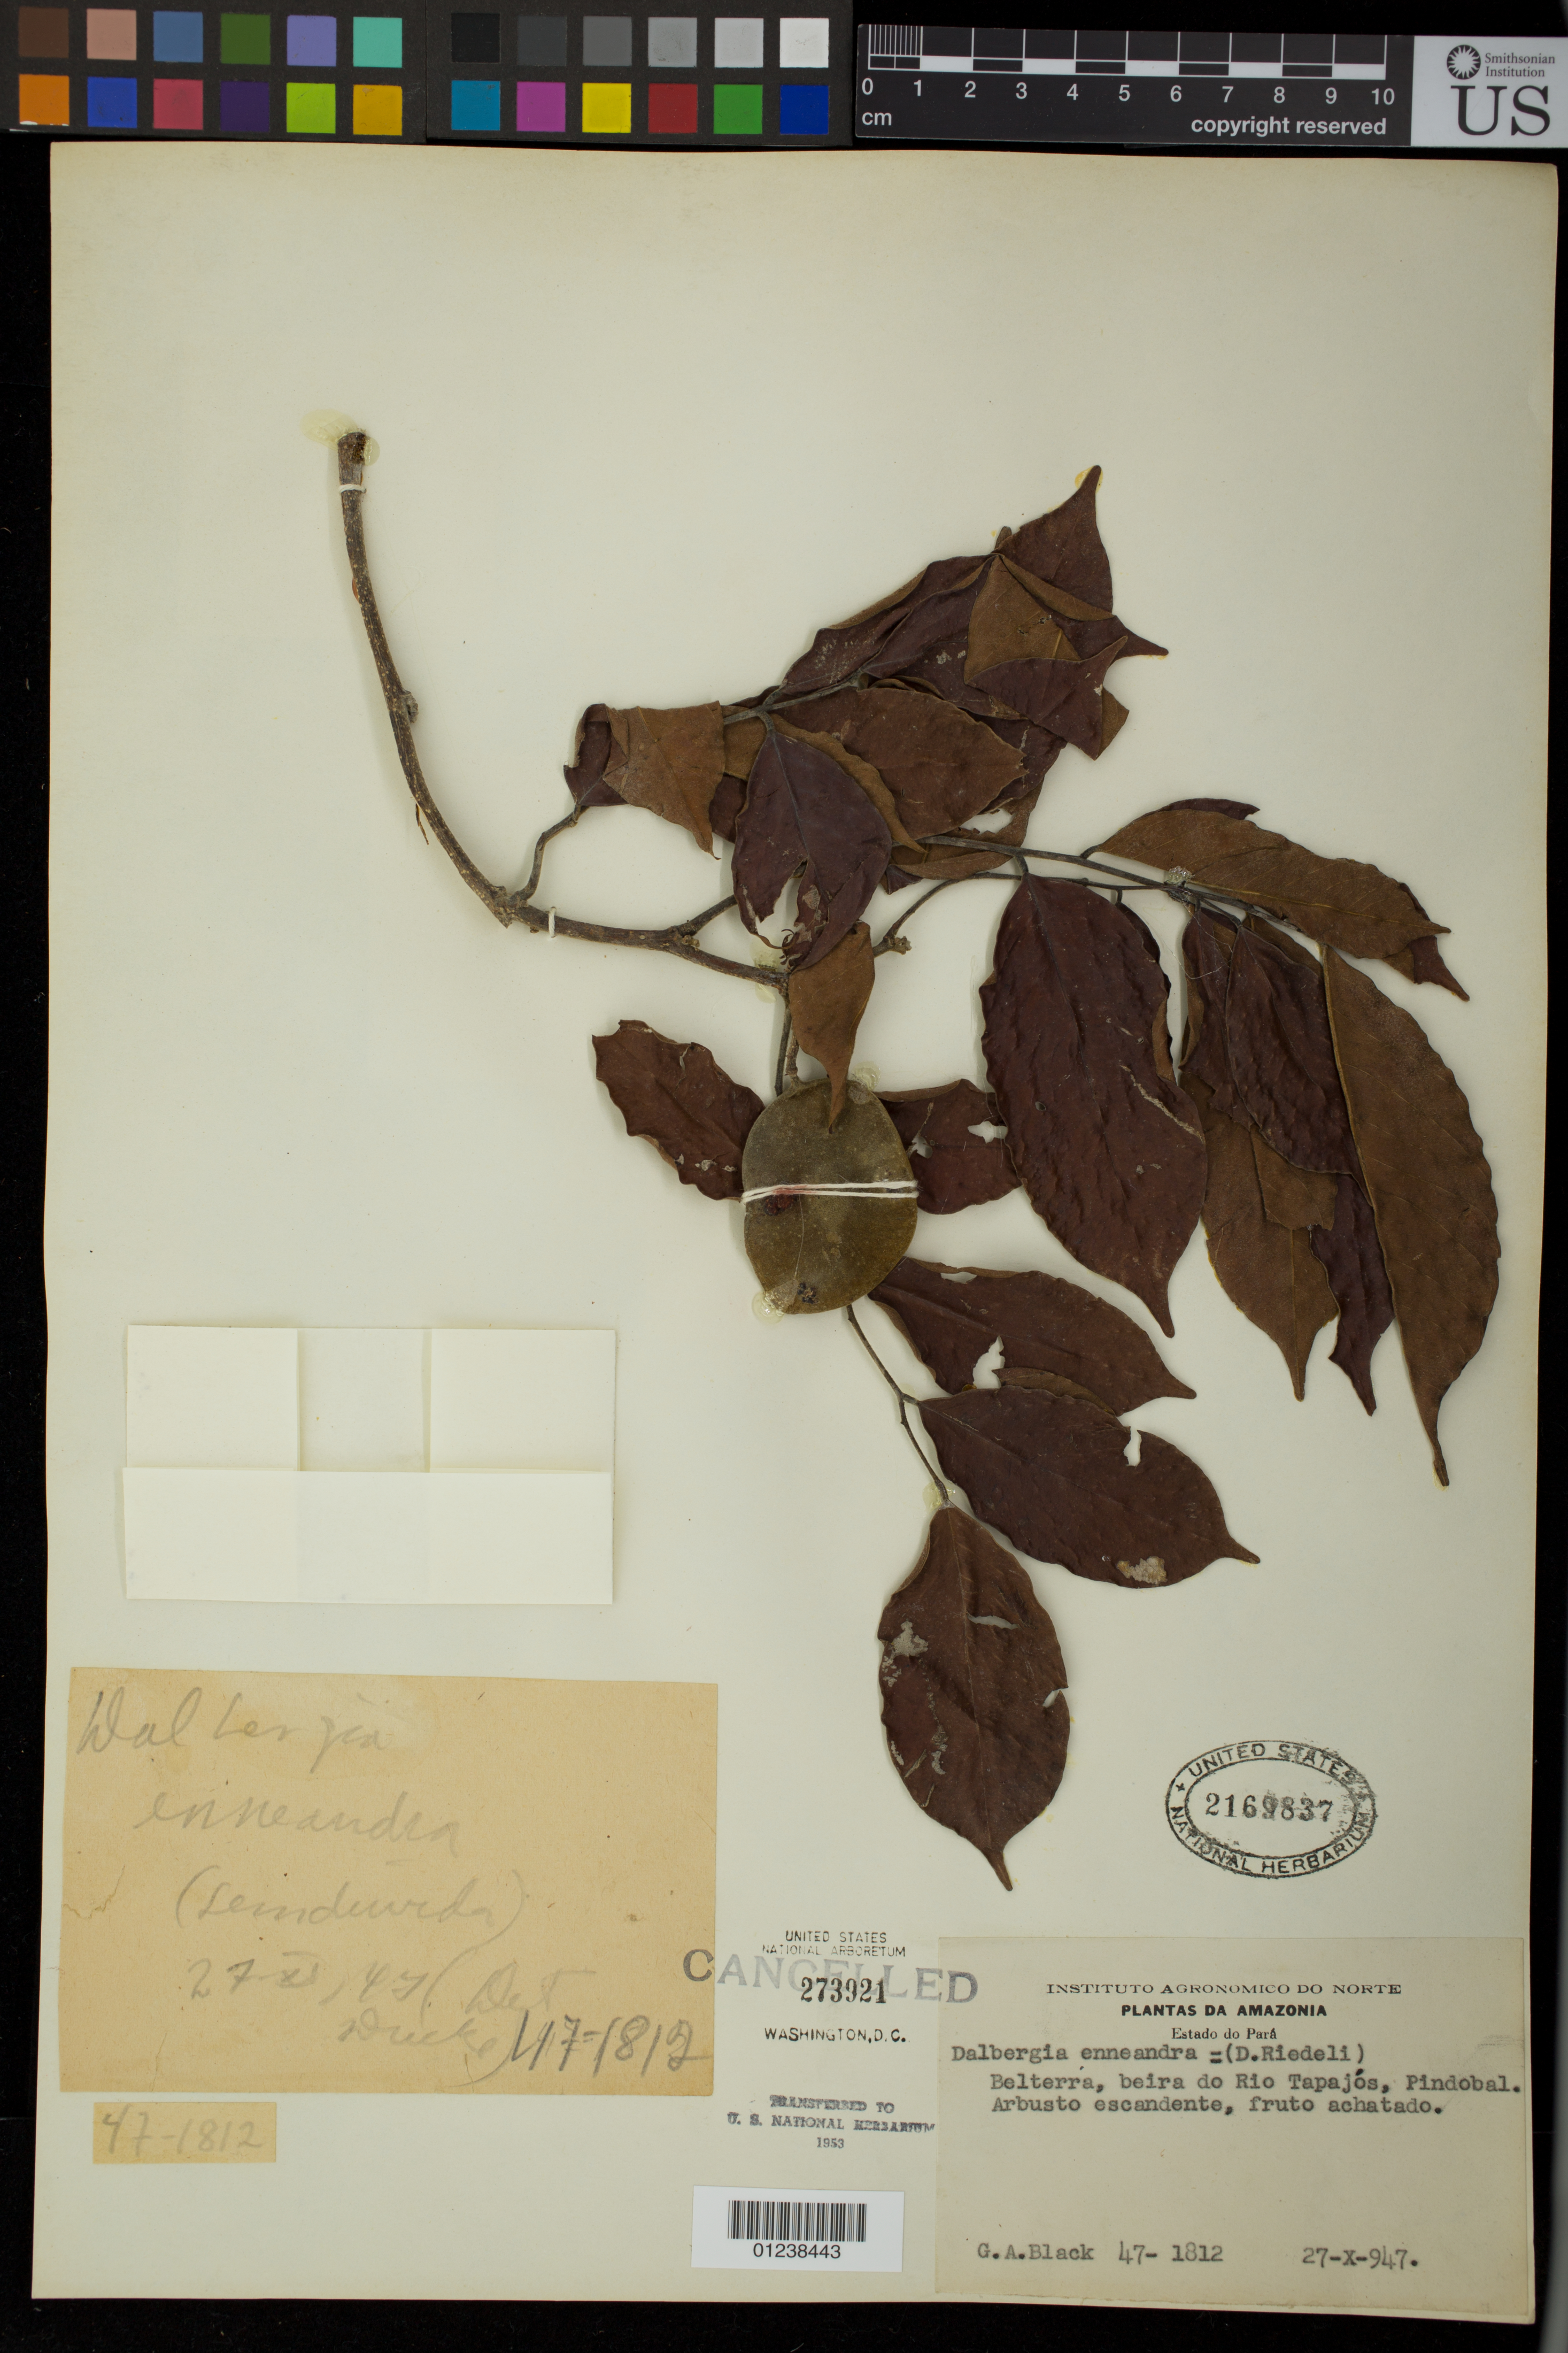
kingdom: Plantae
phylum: Tracheophyta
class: Magnoliopsida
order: Fabales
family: Fabaceae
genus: Dalbergia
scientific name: Dalbergia riedelii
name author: (Benth.) Sandwith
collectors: G. A. Black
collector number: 47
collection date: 1947-10-27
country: Brazil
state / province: Pará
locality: Belterra, beira do Rio Tapajos, Pindobal.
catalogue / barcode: US 2169837